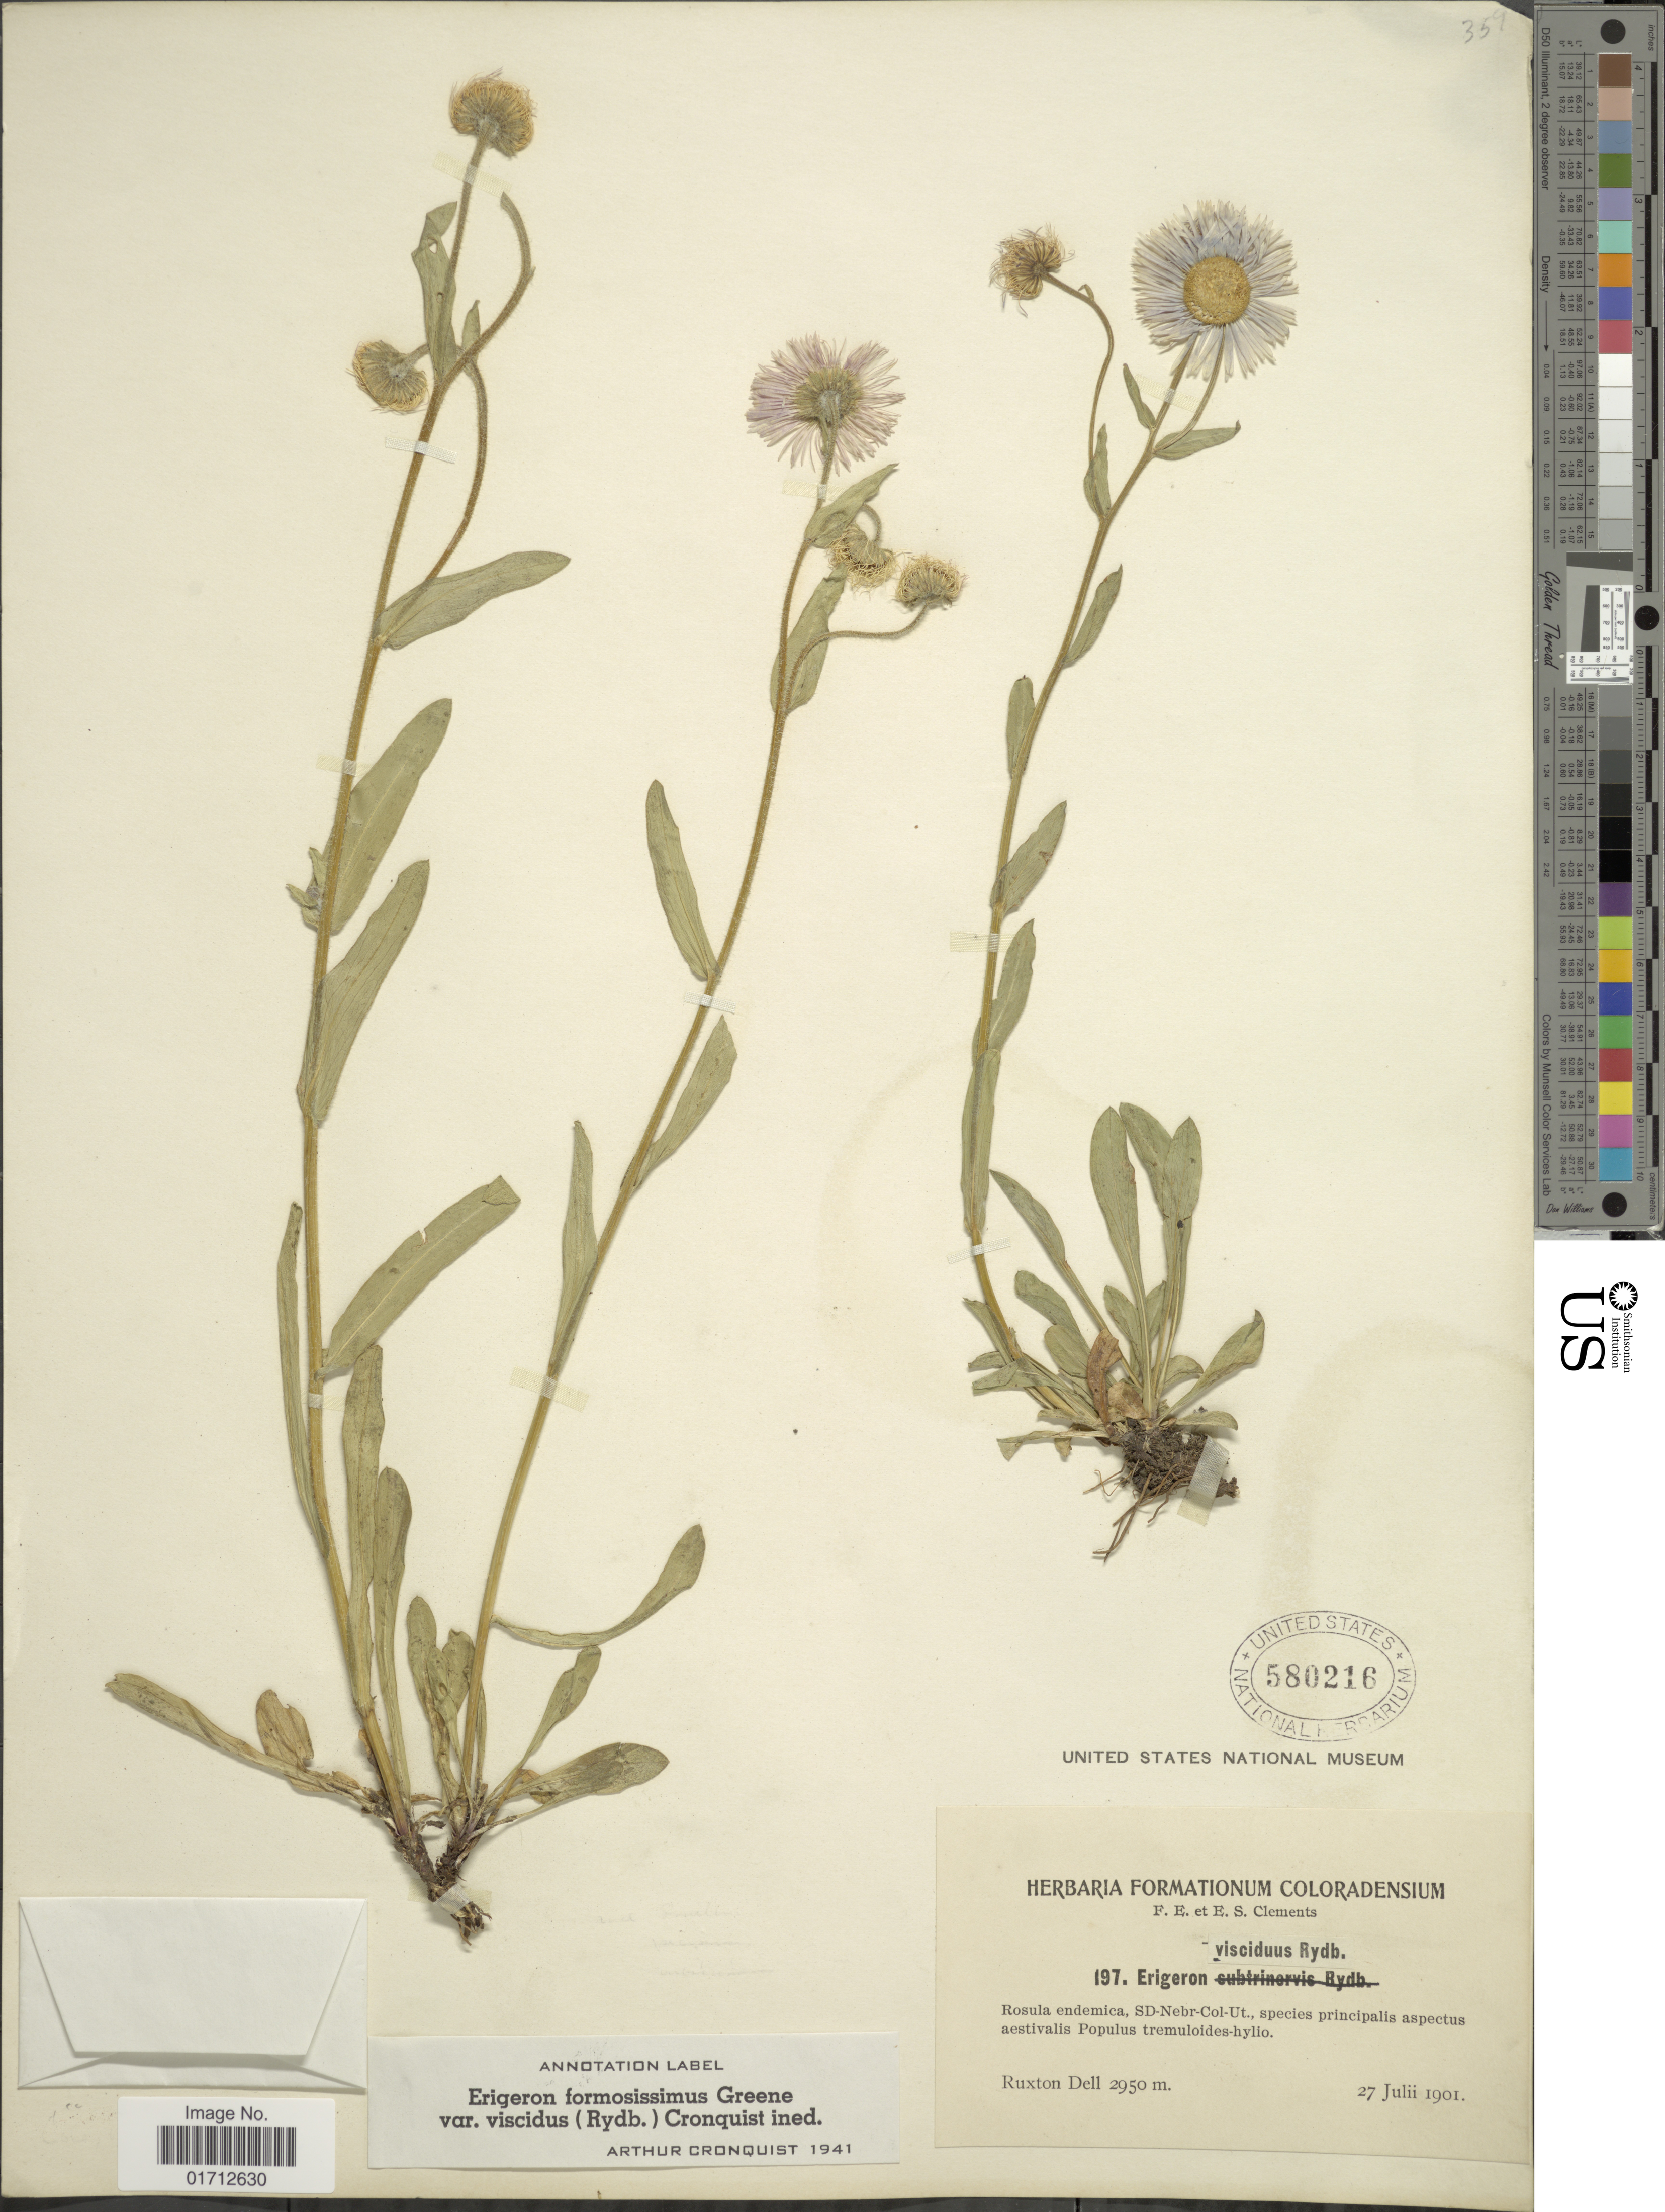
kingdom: Plantae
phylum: Tracheophyta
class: Magnoliopsida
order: Asterales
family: Asteraceae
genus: Erigeron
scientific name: Erigeron formosissimus var. viscidus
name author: (Rydb.) Cronq.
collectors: F. E. Clements & E. S. Clements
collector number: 197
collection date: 1901-07-27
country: United States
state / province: Colorado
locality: Ruxton Dell.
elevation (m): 2950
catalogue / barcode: US 580216